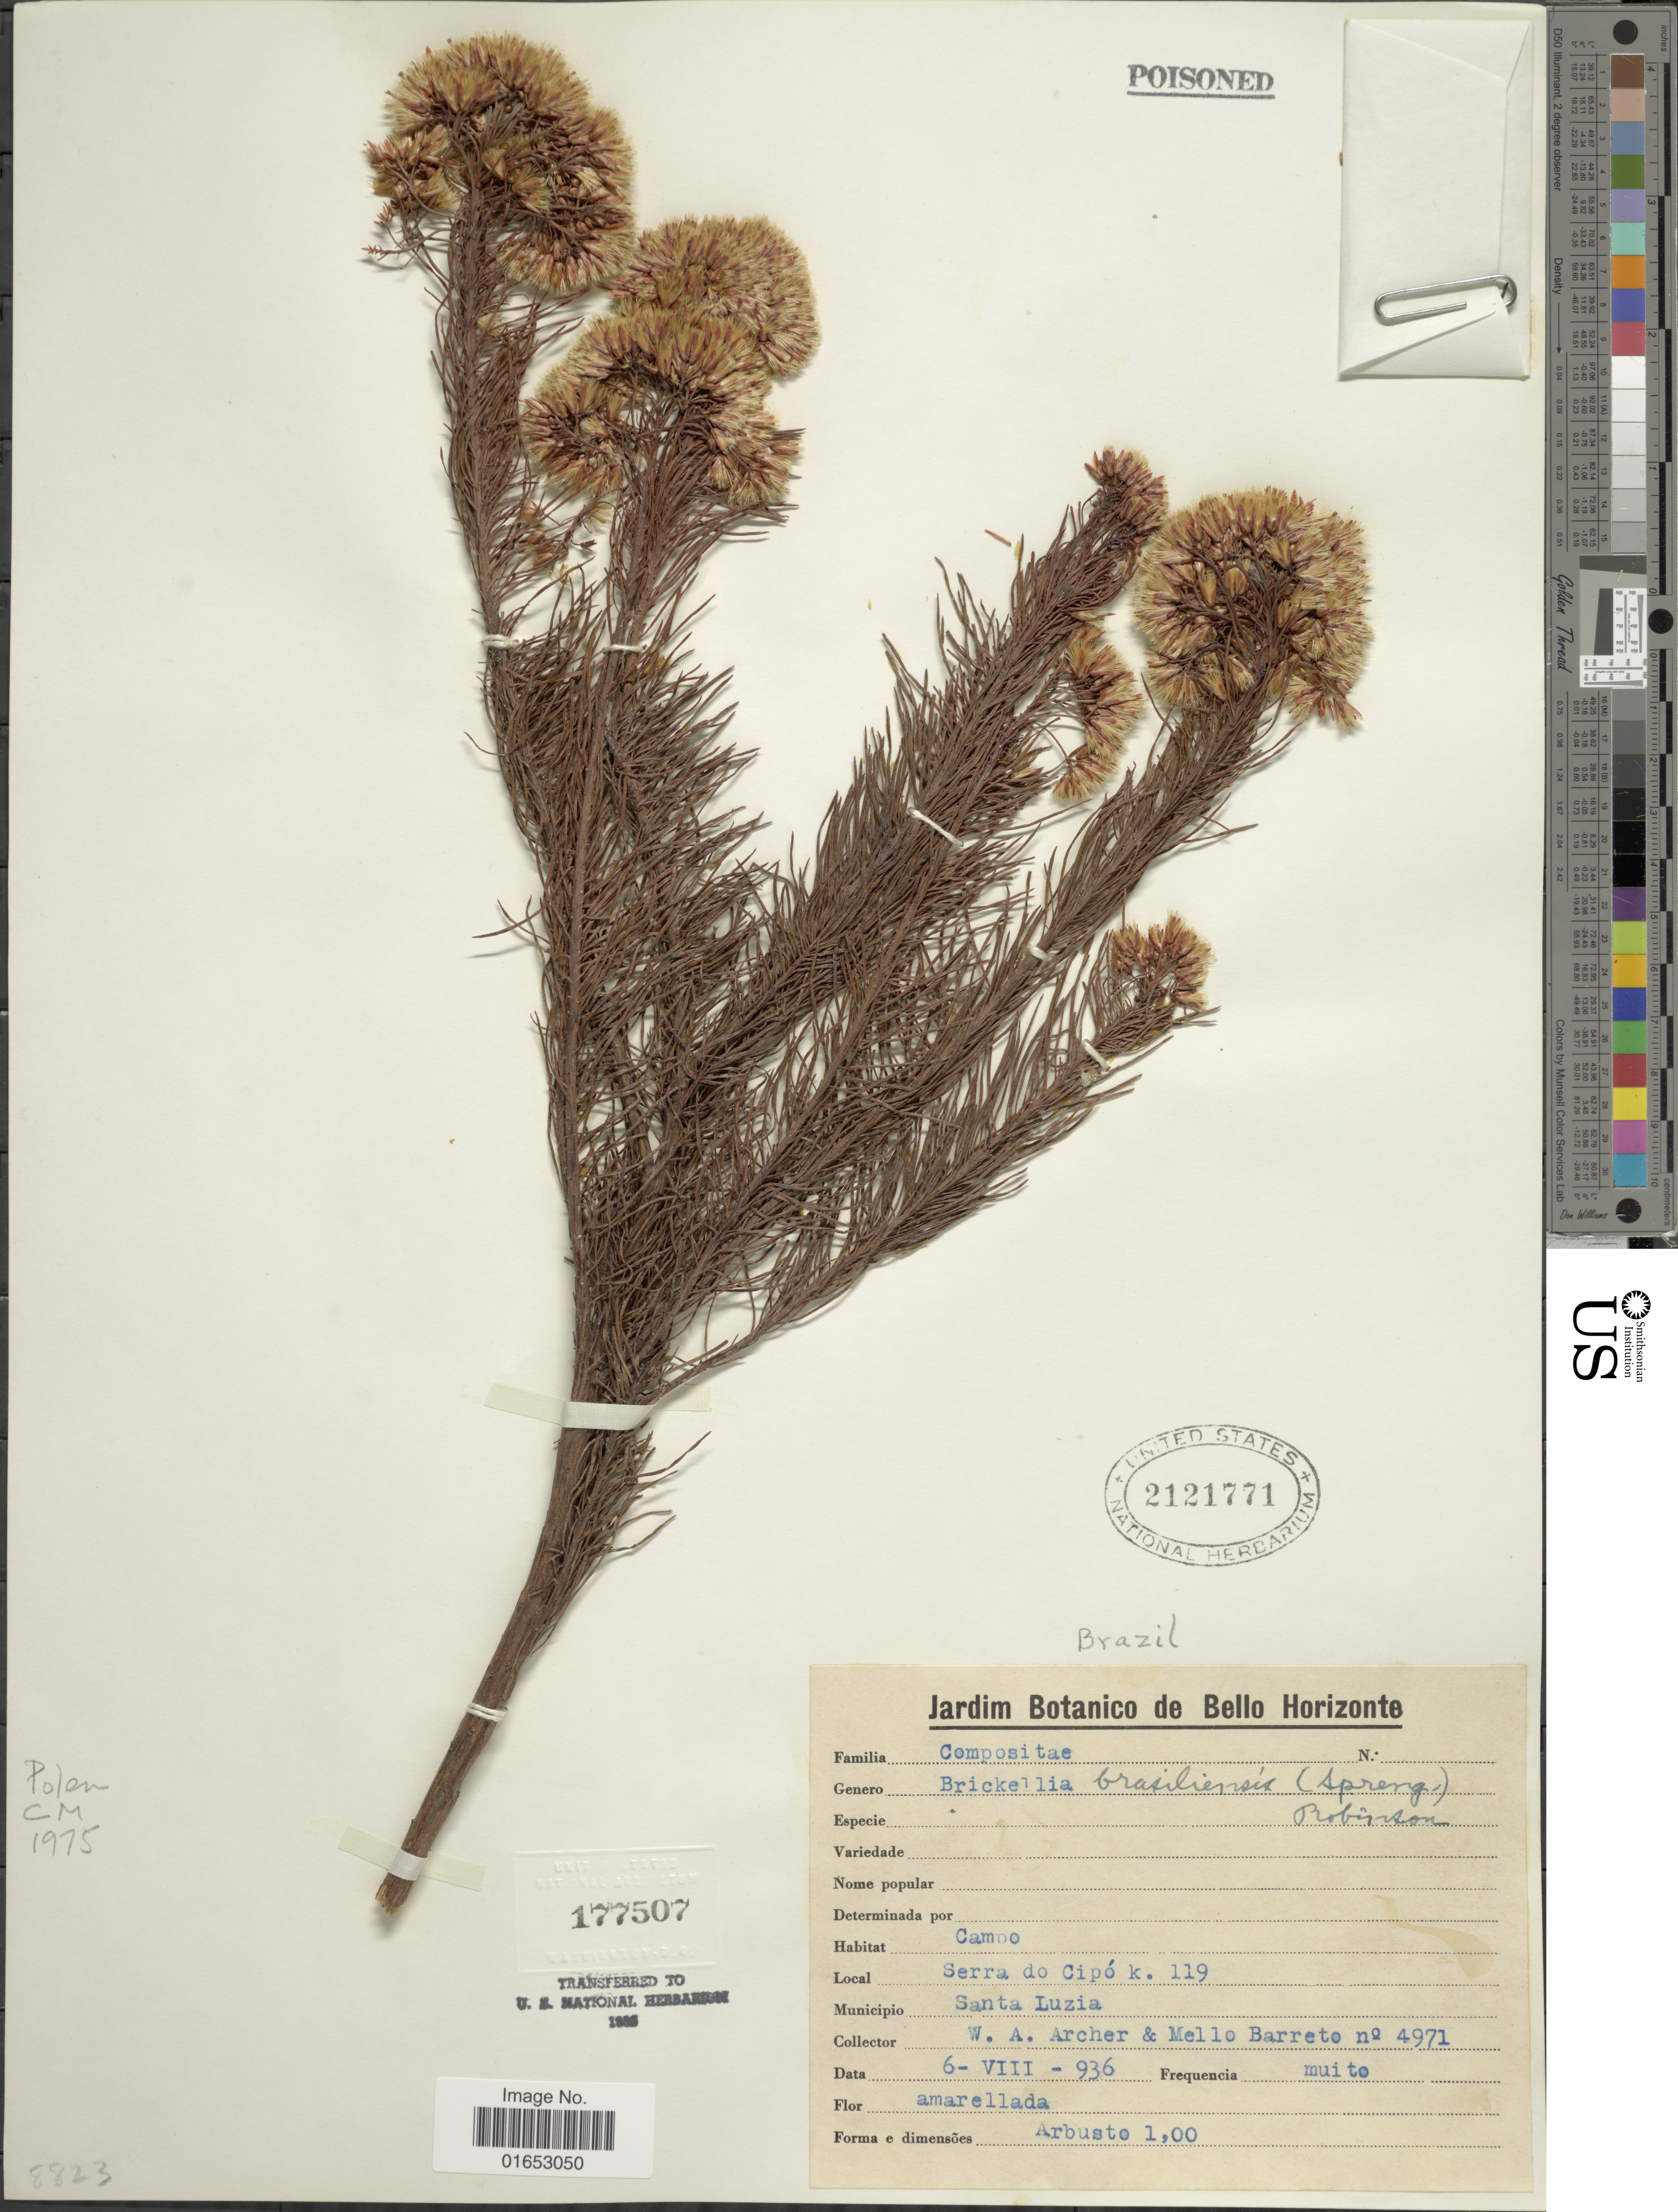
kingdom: Plantae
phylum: Tracheophyta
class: Magnoliopsida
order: Asterales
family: Asteraceae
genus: Pseudobrickellia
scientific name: Pseudobrickellia brasiliensis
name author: (Spreng.) R.M. King & H. Rob.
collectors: W. A. Archer & M. Barreto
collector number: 4971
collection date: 1936-08-06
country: Cape Verde Islands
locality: Serra do Cipó k. 119, Municipio Santa Luzia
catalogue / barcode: US 2121771